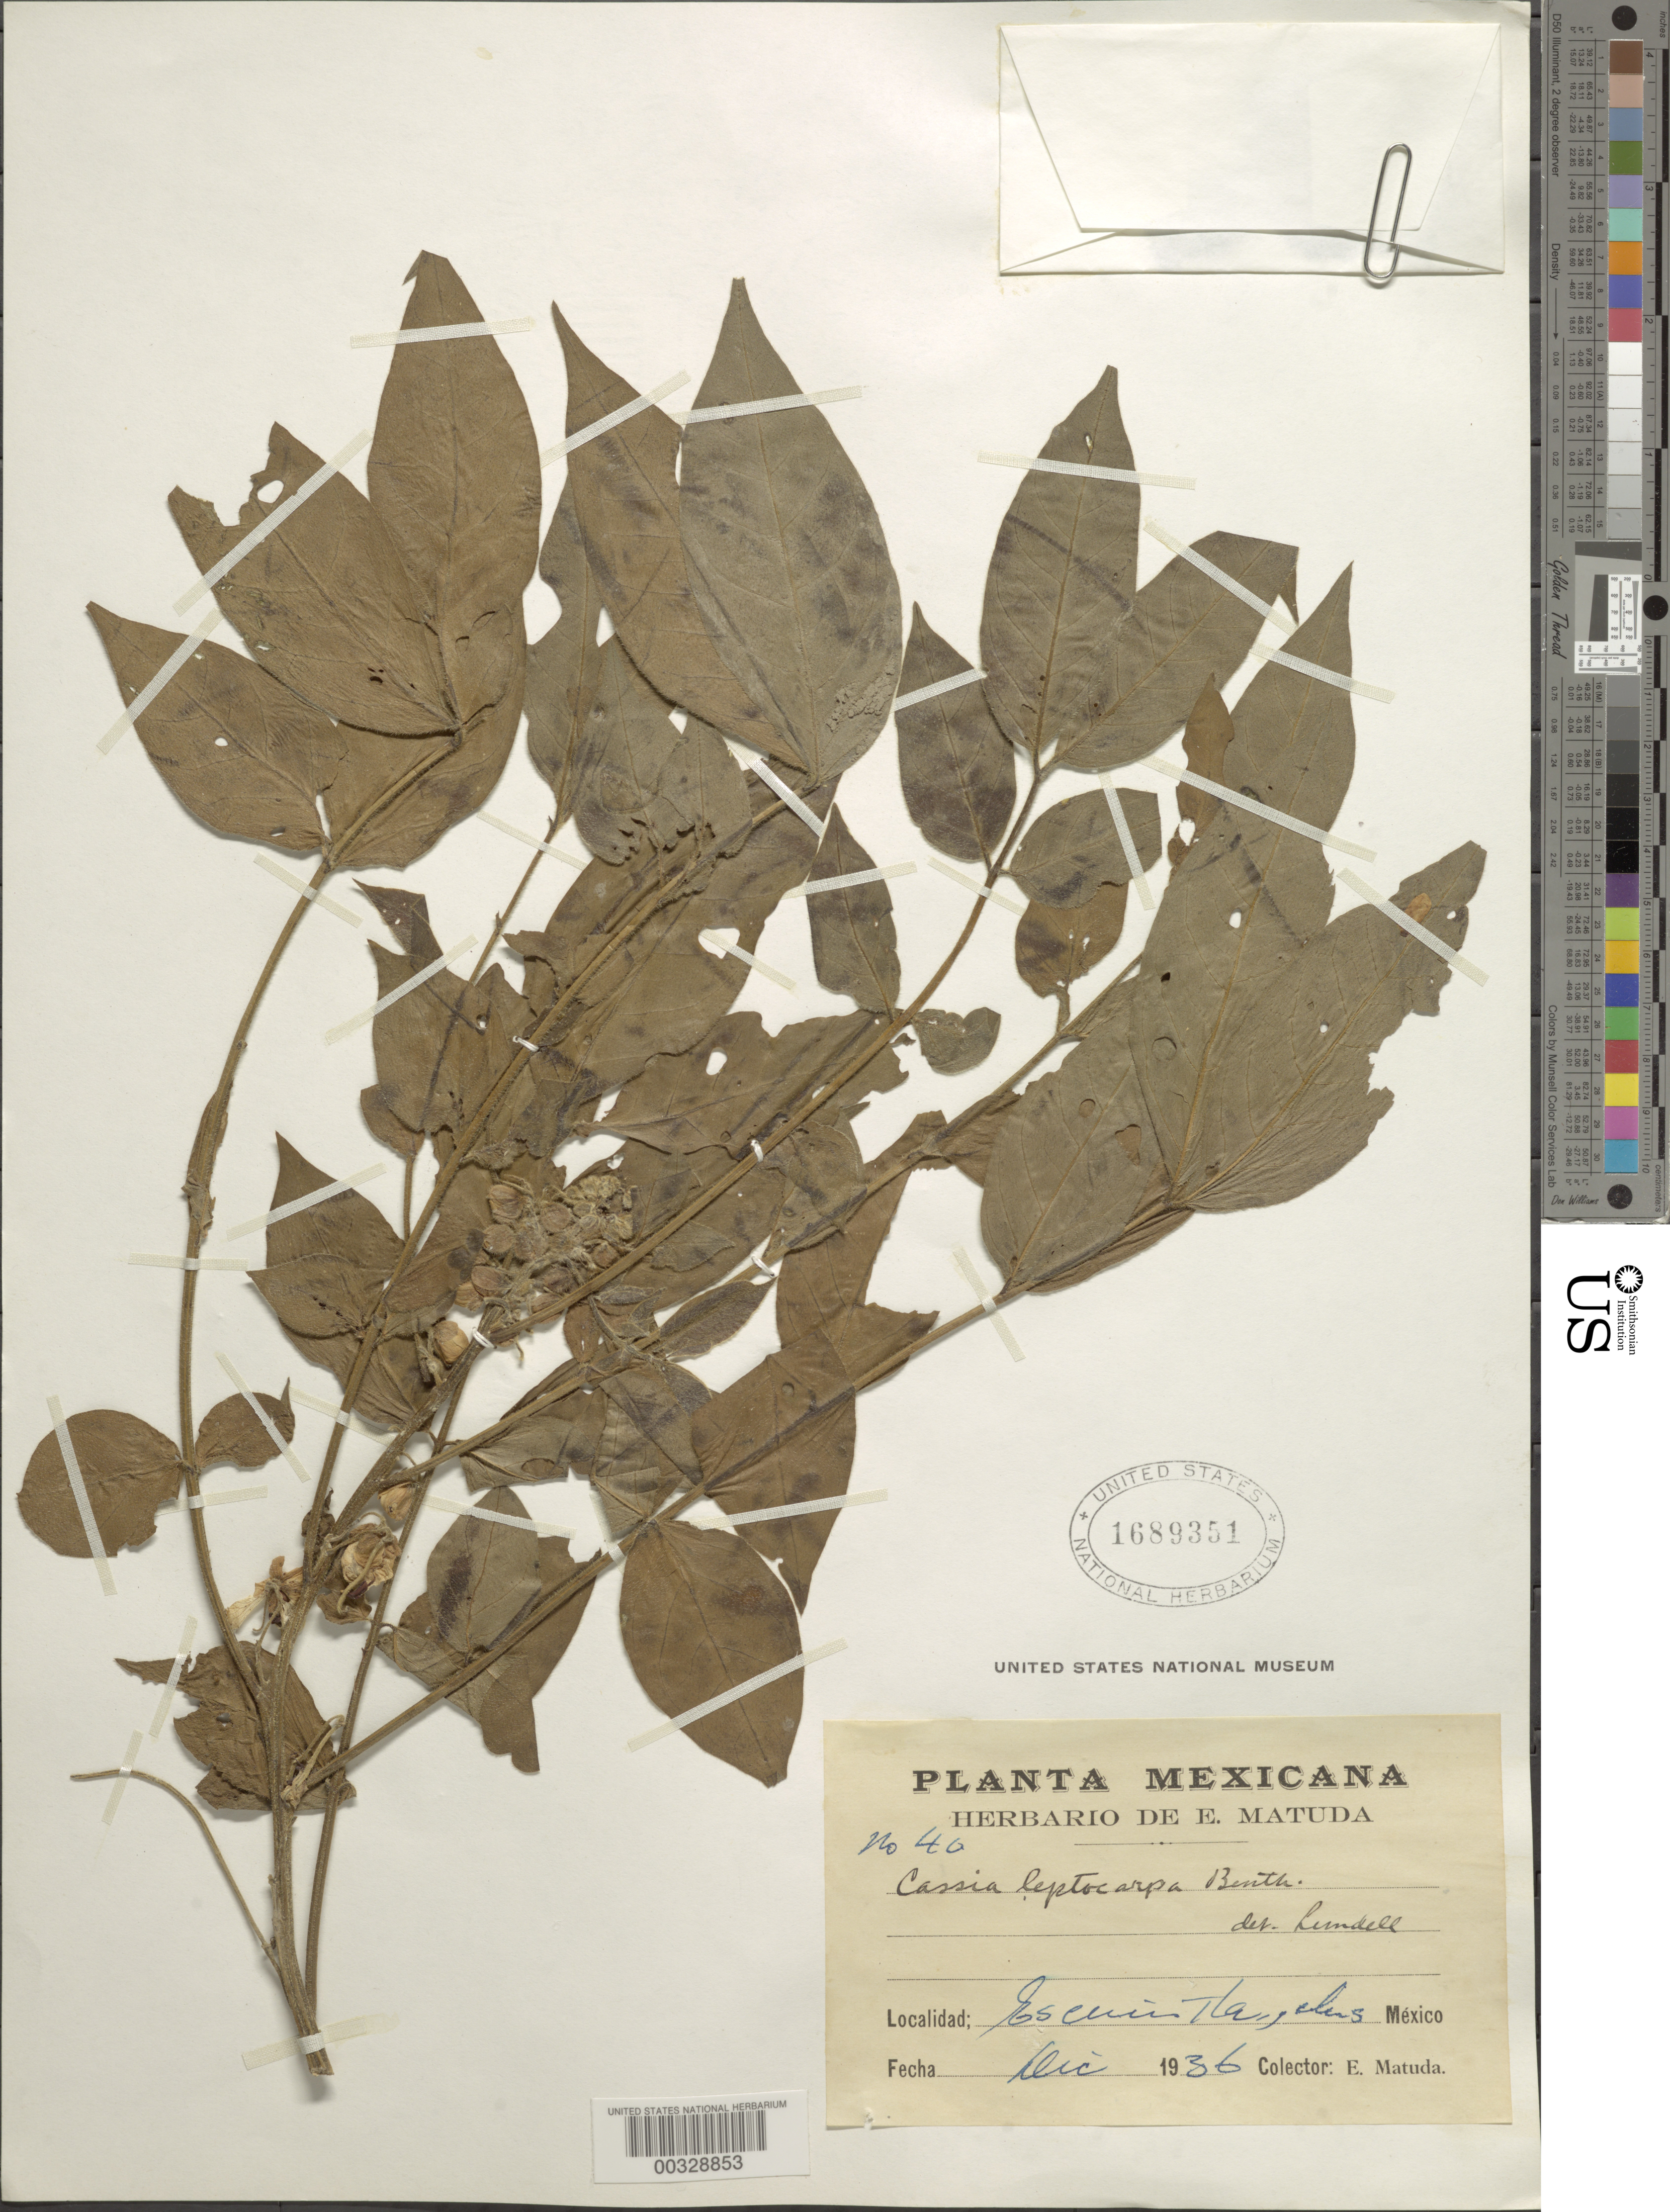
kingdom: Plantae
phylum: Tracheophyta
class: Magnoliopsida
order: Fabales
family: Fabaceae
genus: Senna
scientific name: Senna hirsuta var. leptocarpa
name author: (Benth.) H.S. Irwin & Barneby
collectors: E. Matuda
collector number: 40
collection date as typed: Dec 1936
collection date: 1936-12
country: Mexico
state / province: Chiapas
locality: Escuintla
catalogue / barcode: US 1689351